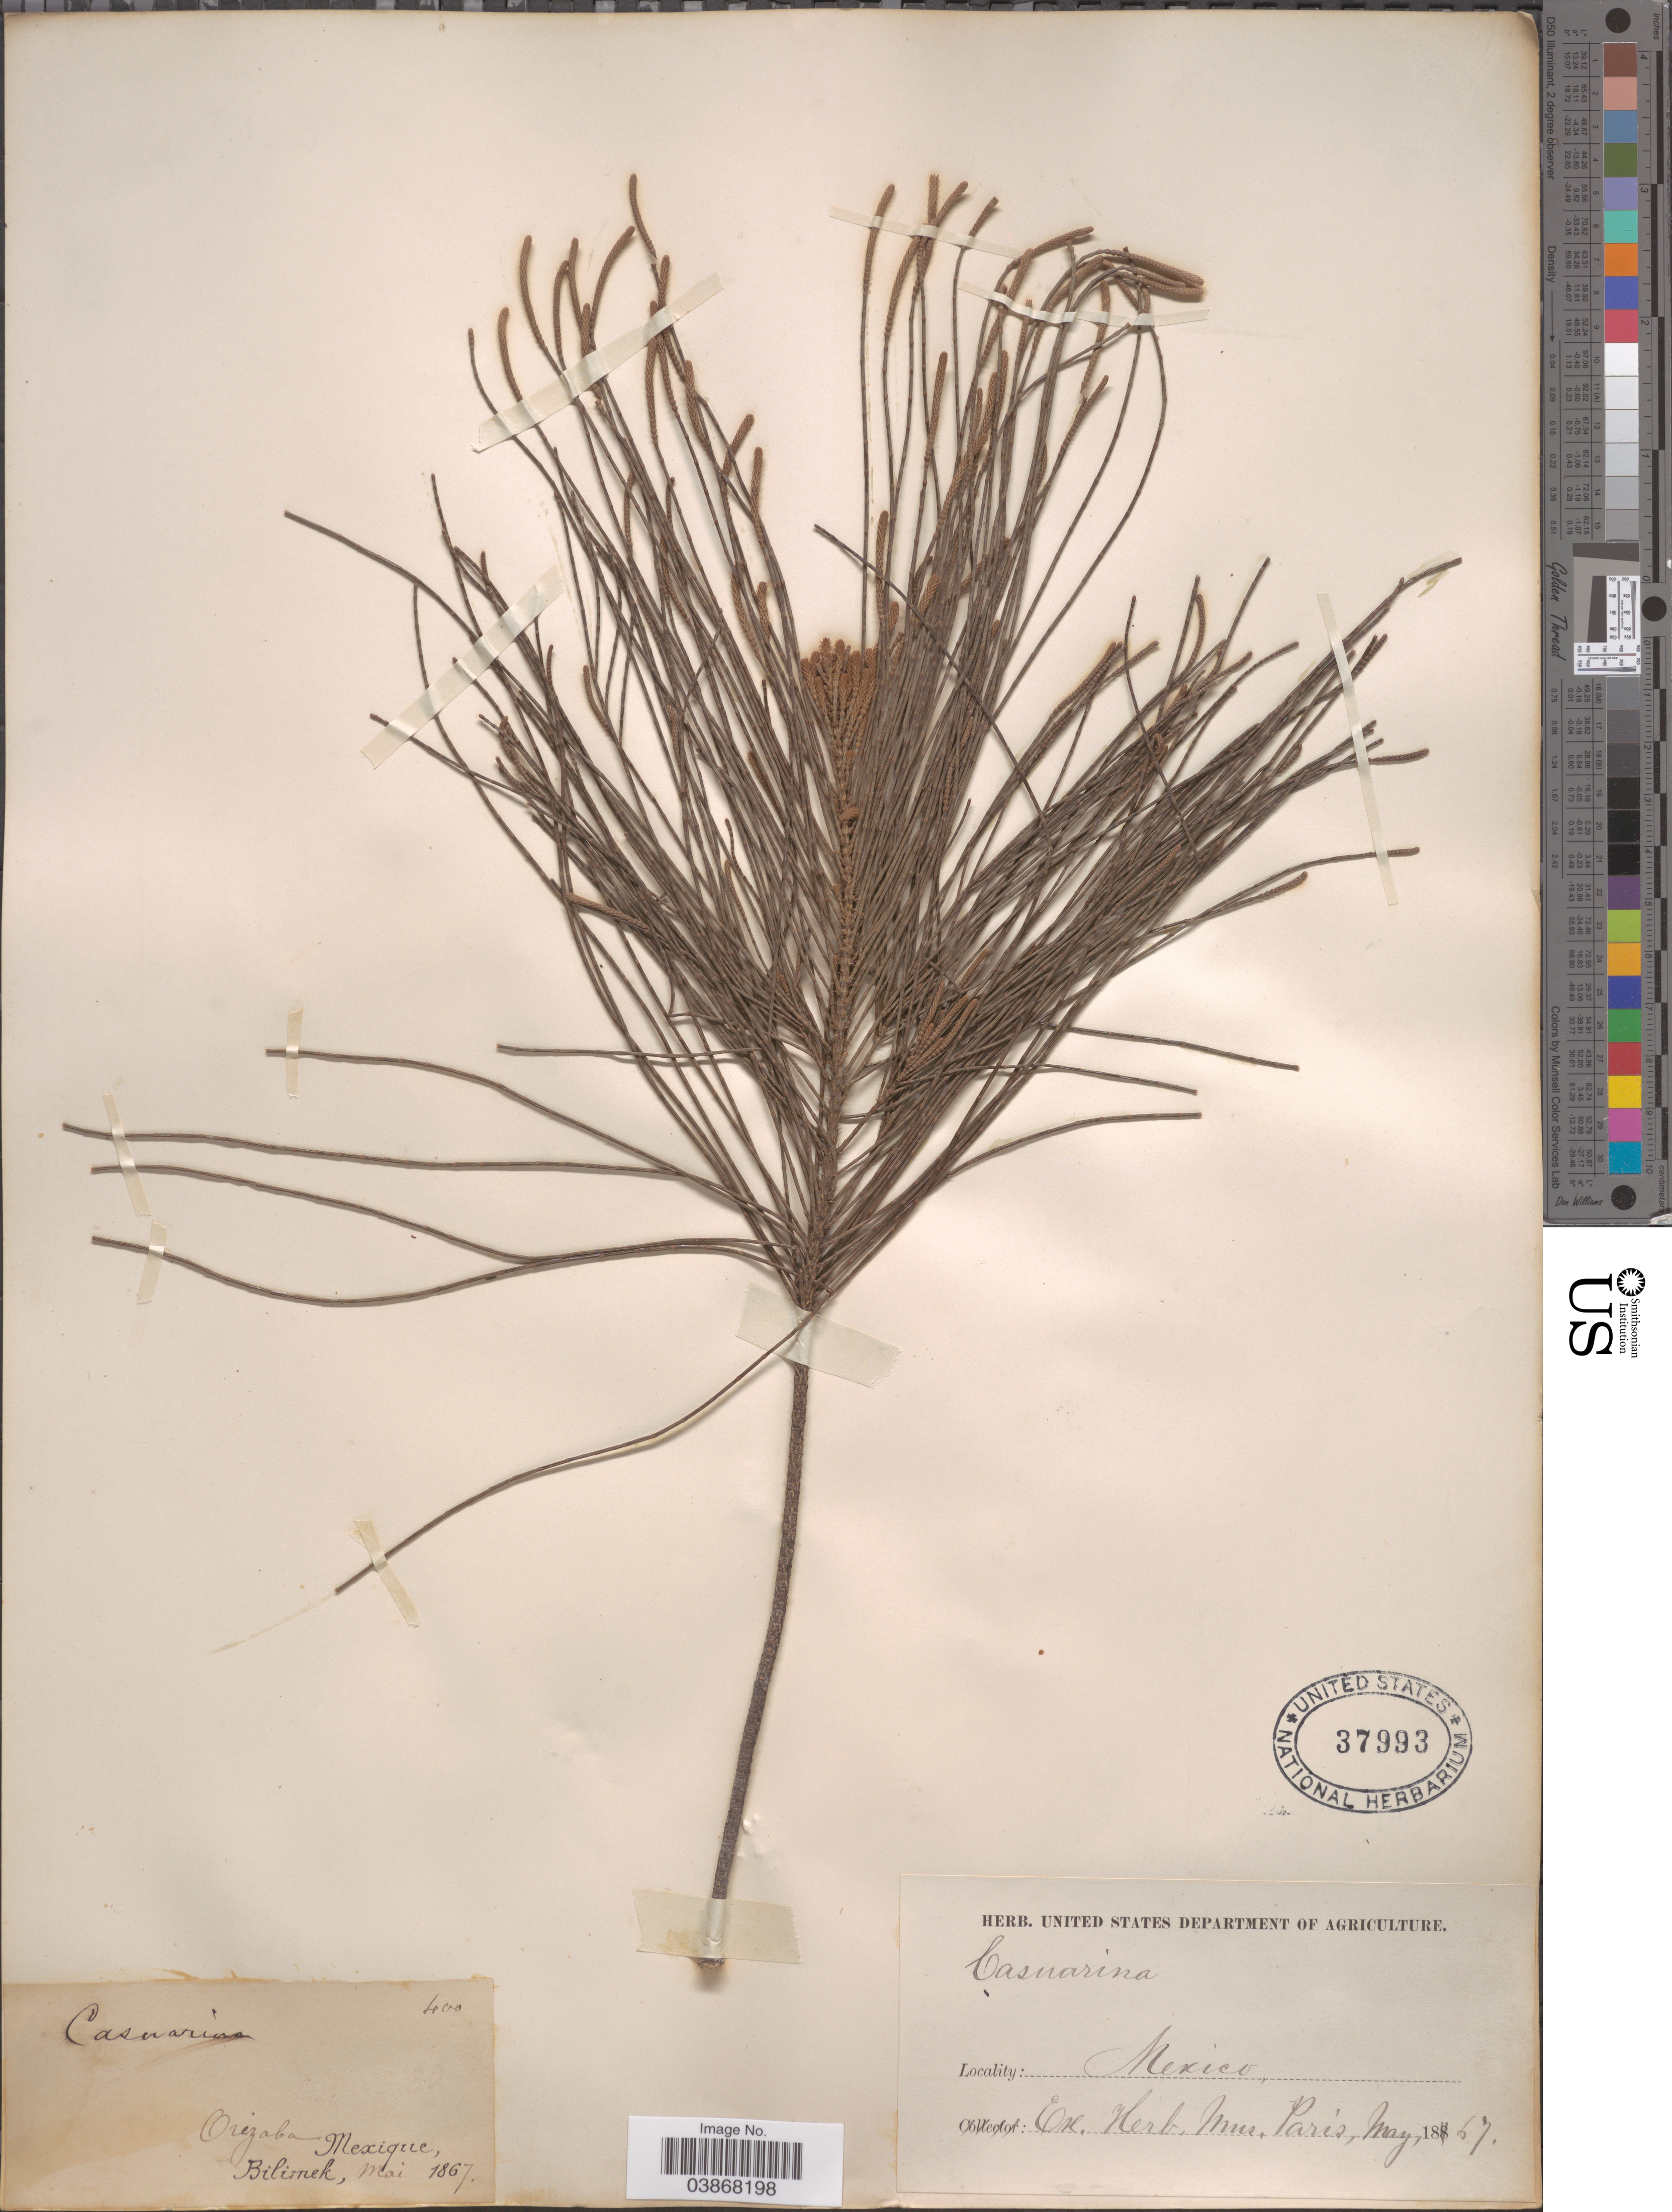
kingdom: Plantae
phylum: Tracheophyta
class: Magnoliopsida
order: Fagales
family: Casuarinaceae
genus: Casuarina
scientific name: Casuarina equisetifolia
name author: L.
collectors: -. Bilimek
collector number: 400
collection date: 1867-05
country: Mexico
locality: Orizaba.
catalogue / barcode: US 37993